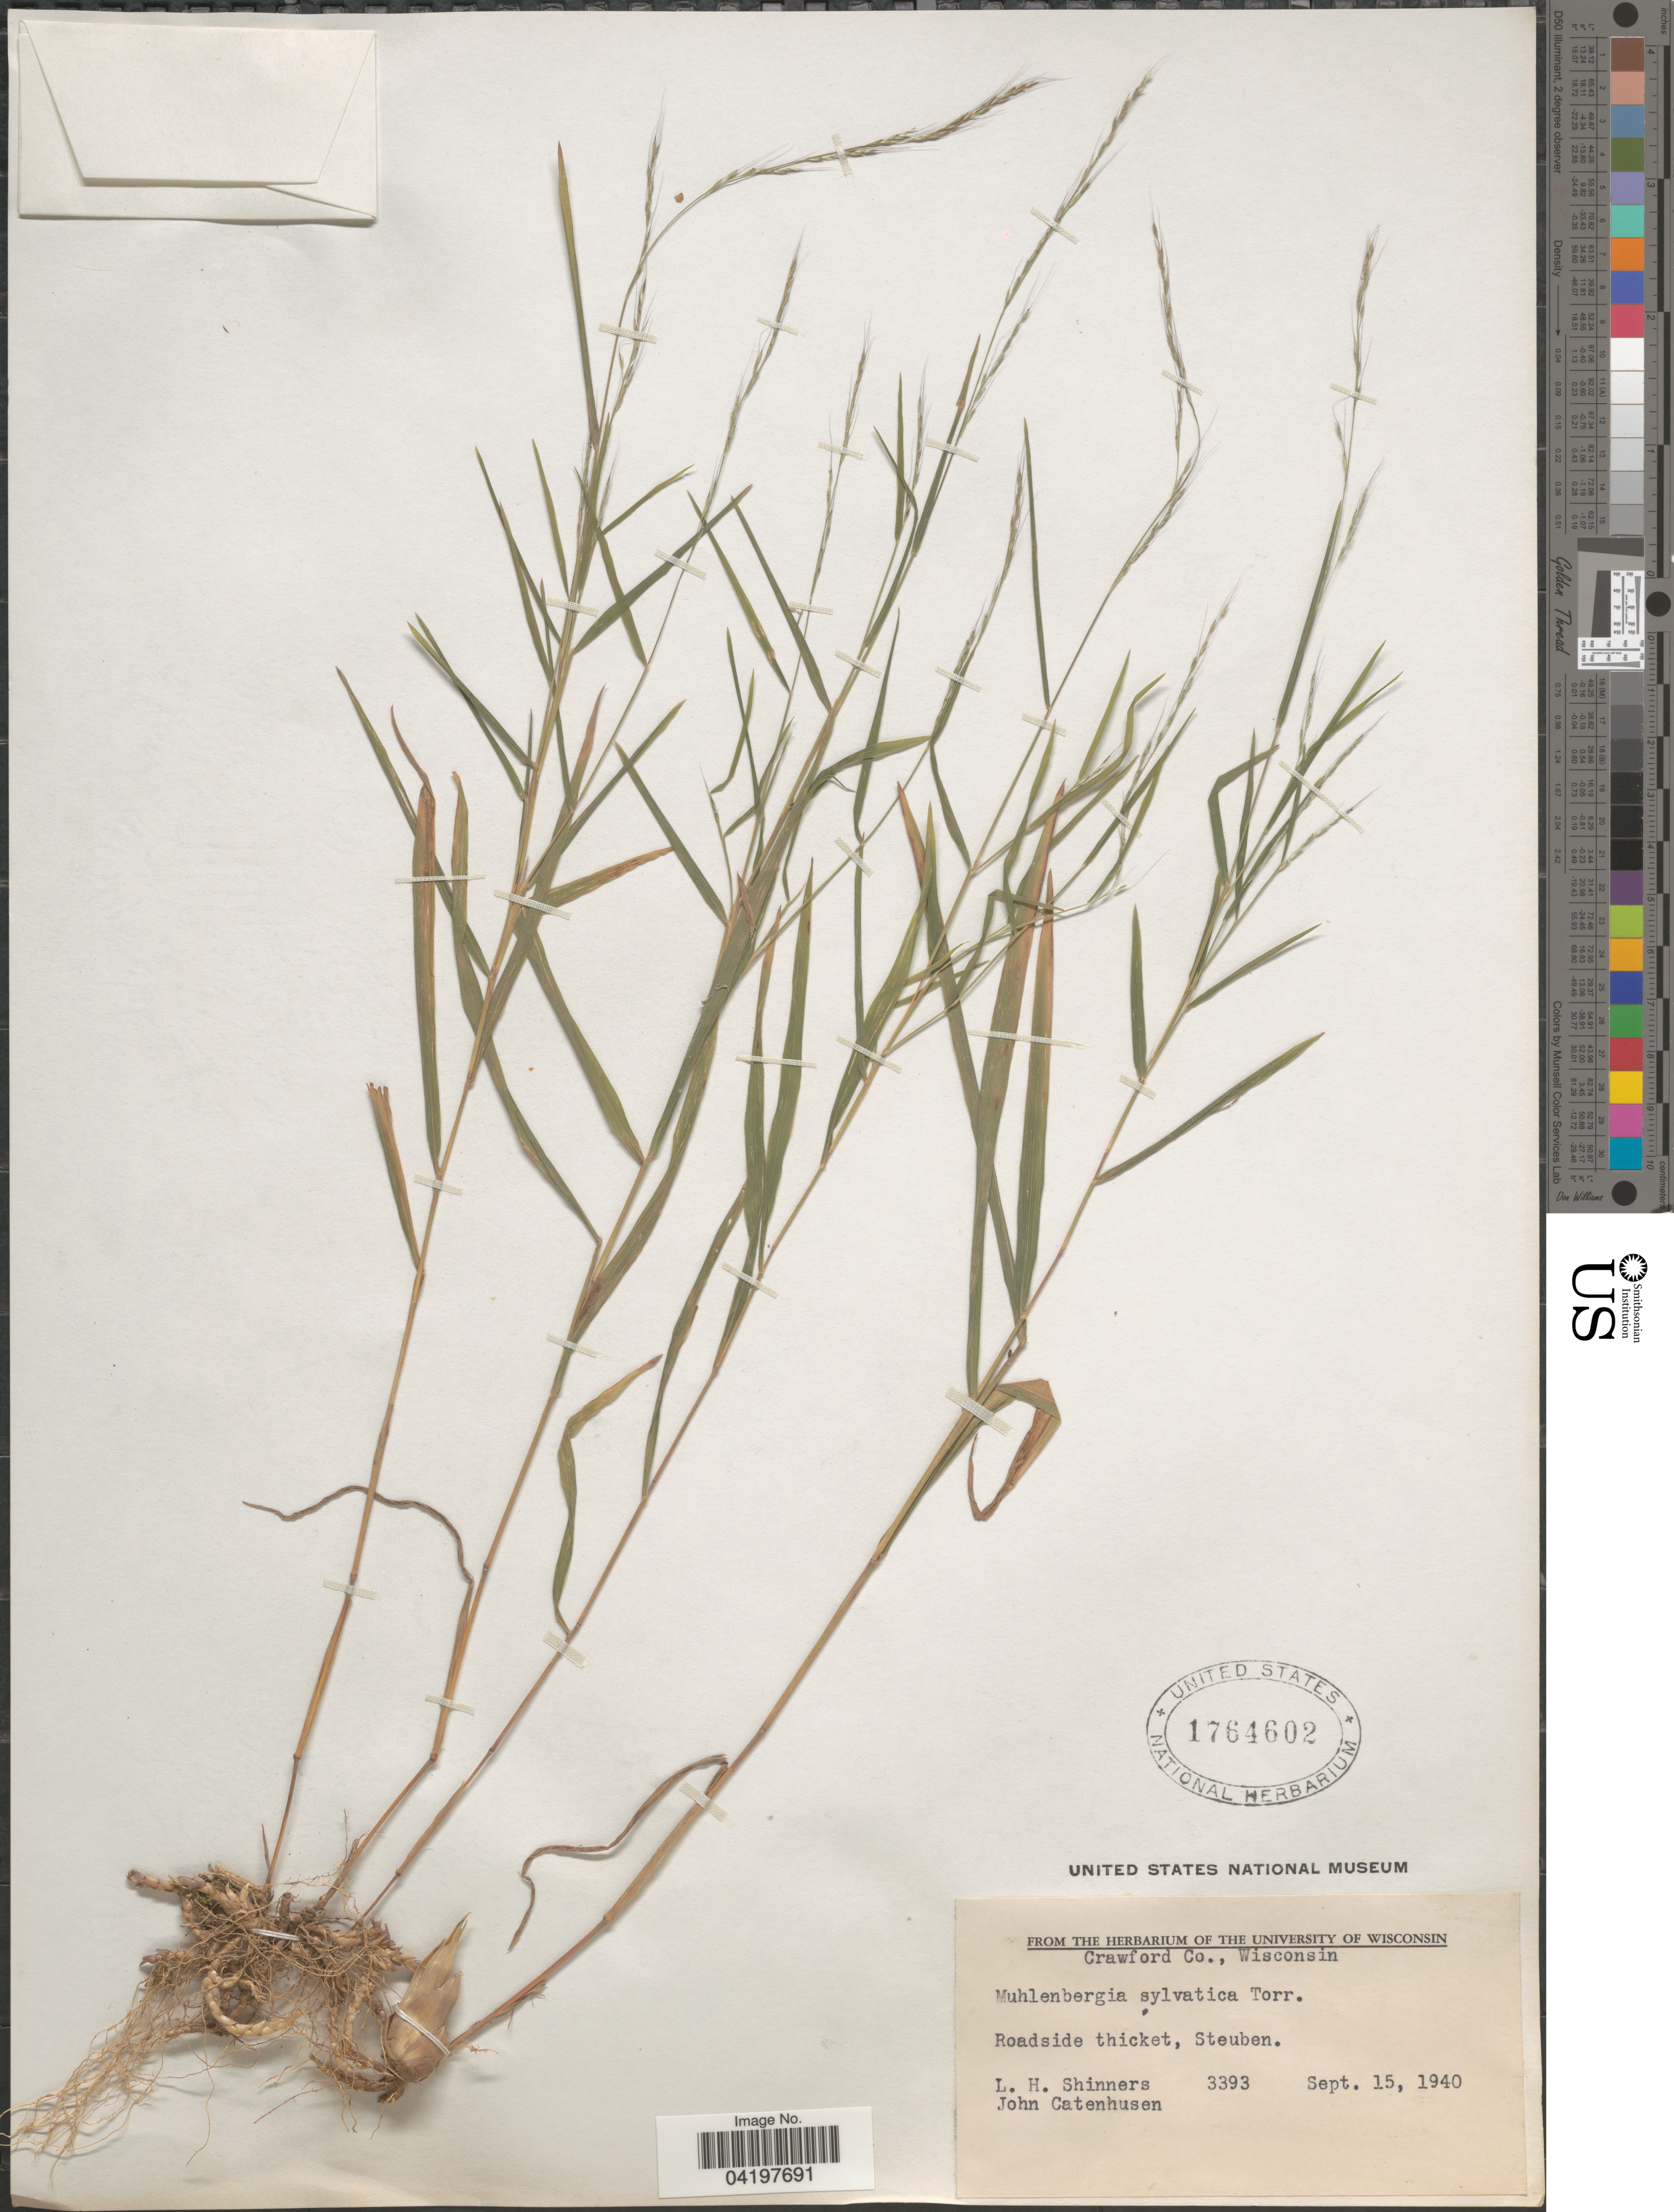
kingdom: Plantae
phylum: Tracheophyta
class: Liliopsida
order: Poales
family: Poaceae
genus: Muhlenbergia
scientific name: Muhlenbergia sylvatica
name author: (Torr.) Torr. ex A. Gray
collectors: L. H. Shinners & J. Catenhusen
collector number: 3393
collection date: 1940-09-15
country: United States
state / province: Wisconsin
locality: Crawford Co. Roadside thicket, Steuben.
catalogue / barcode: US 1764602